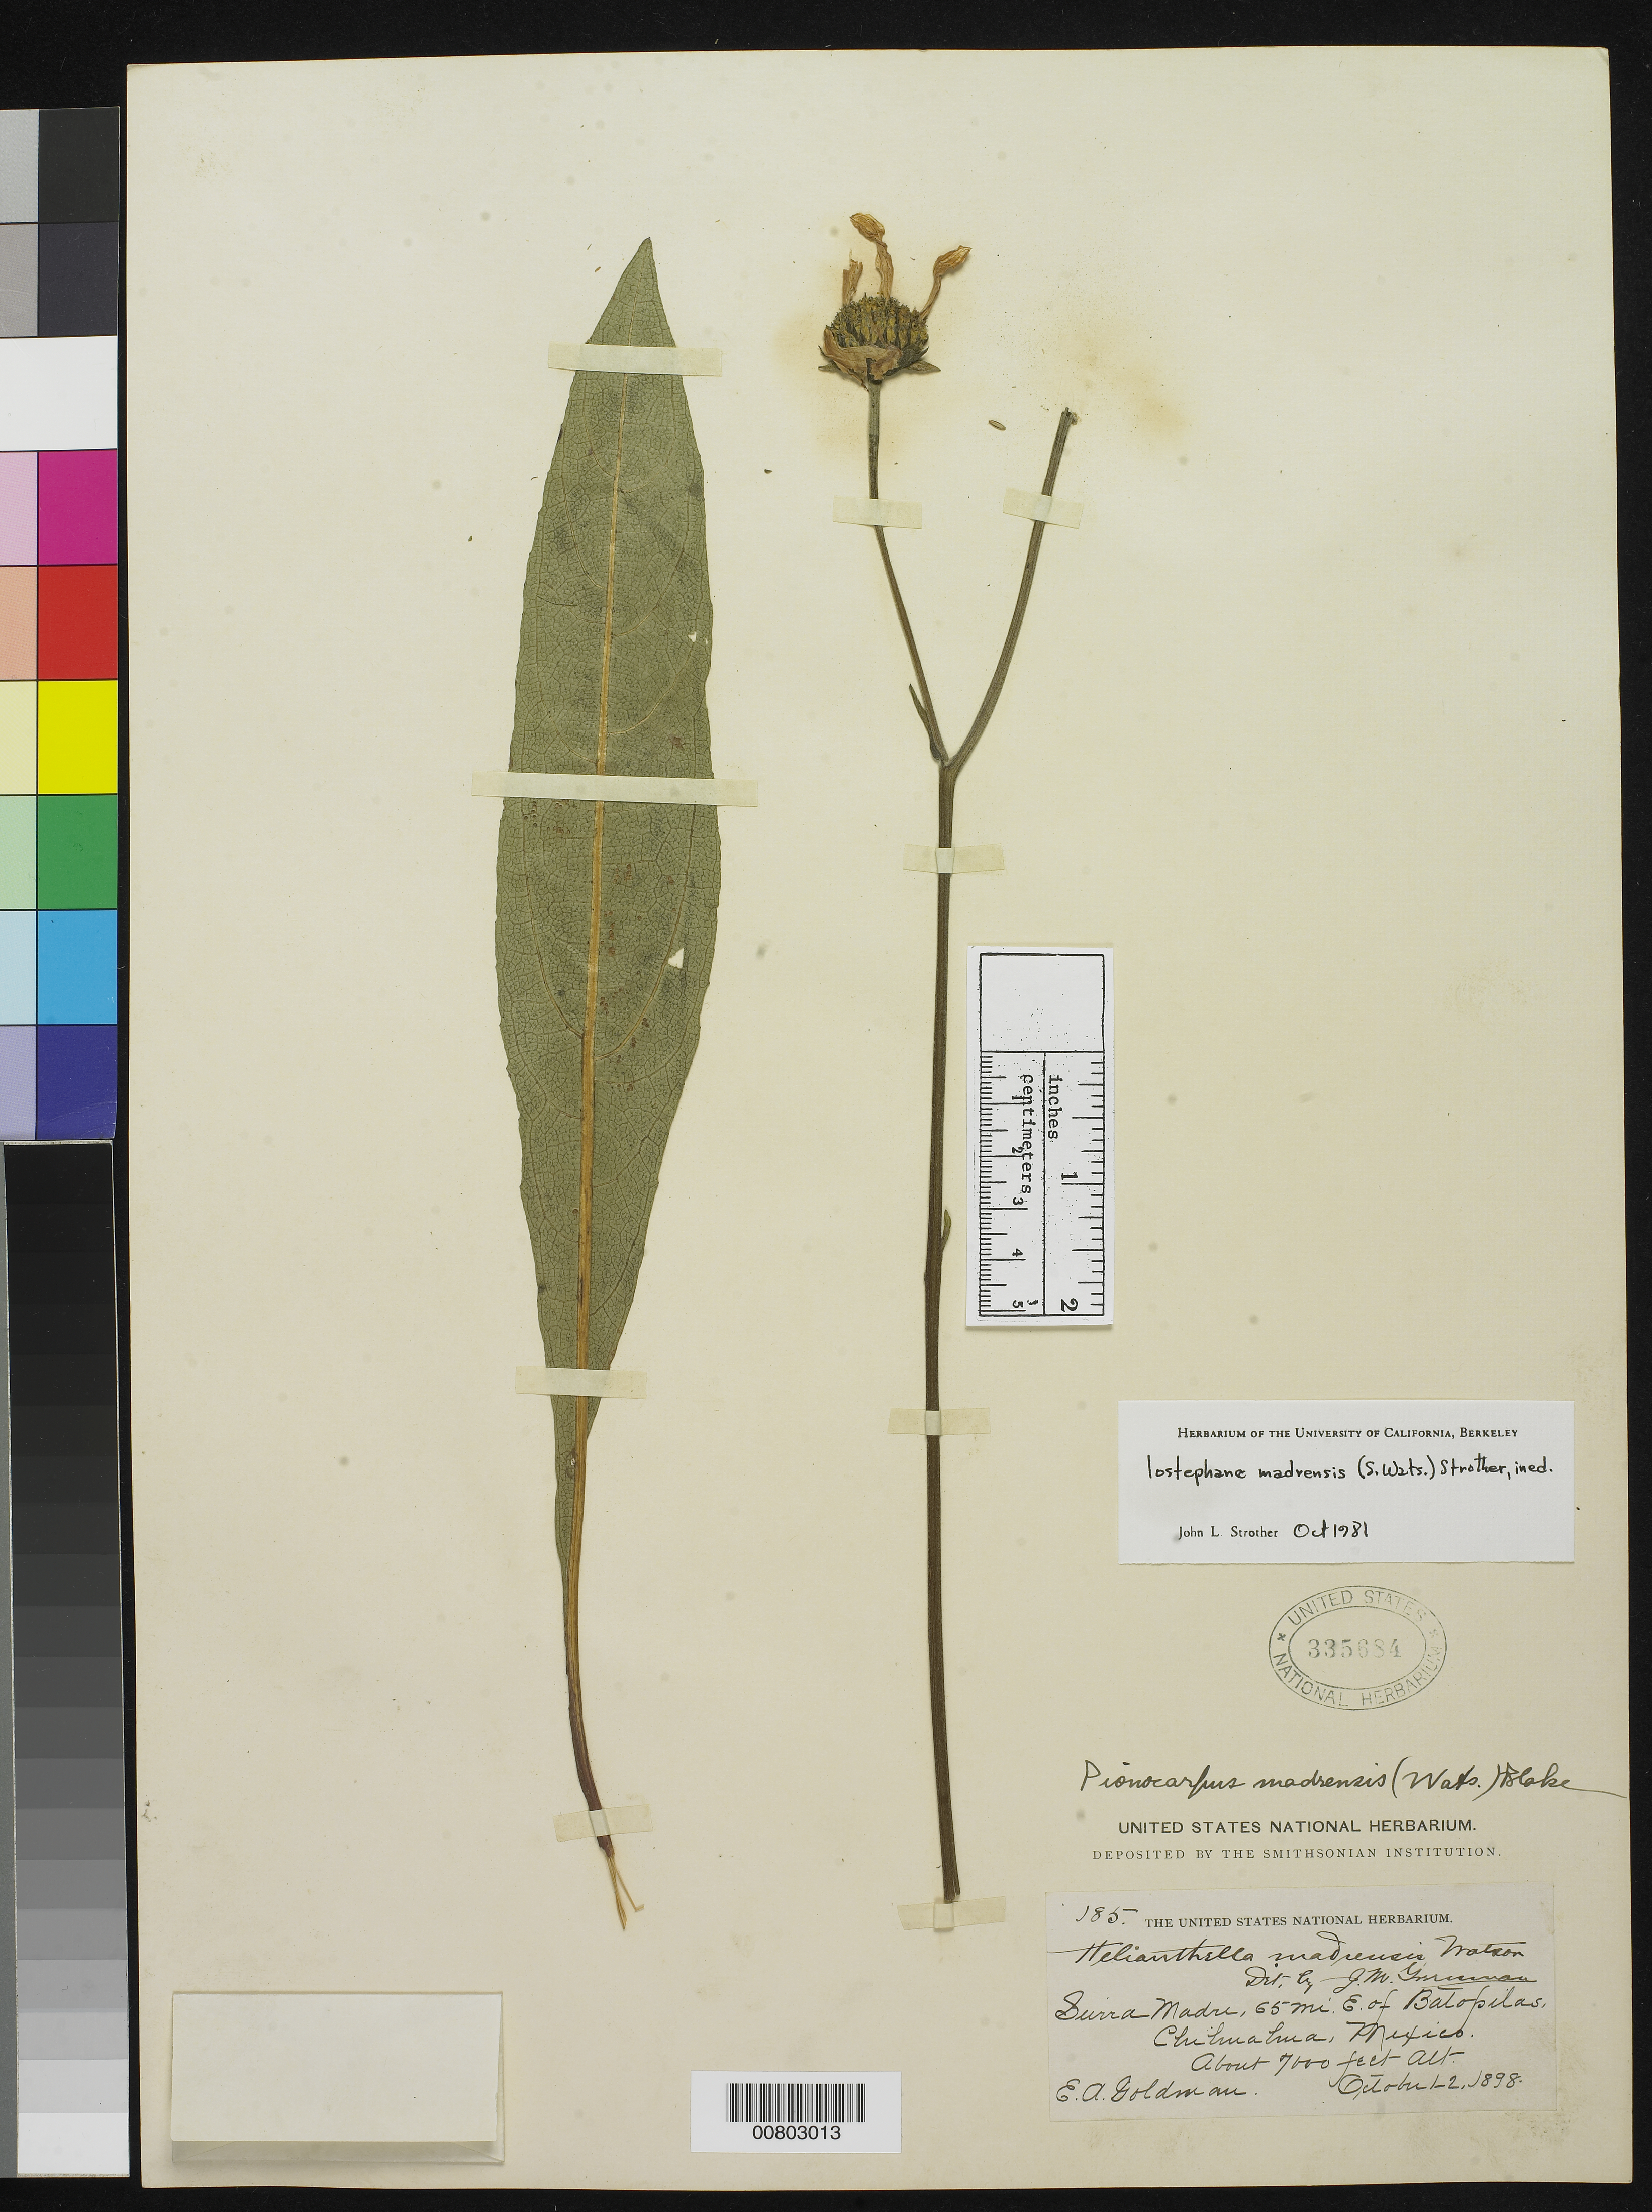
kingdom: Plantae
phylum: Tracheophyta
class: Magnoliopsida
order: Asterales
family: Asteraceae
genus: Iostephane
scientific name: Iostephane madrensis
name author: (S. Watson) Strother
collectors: E. A. Goldman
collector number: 185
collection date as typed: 01 Oct 1898 to 02 Oct 1898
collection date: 1898-10-01/1898-10-02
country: Mexico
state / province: Chihuahua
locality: Sierra Madre, 65 mi. E of Batopilas, Chihuahua.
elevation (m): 2134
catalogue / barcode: US 335684